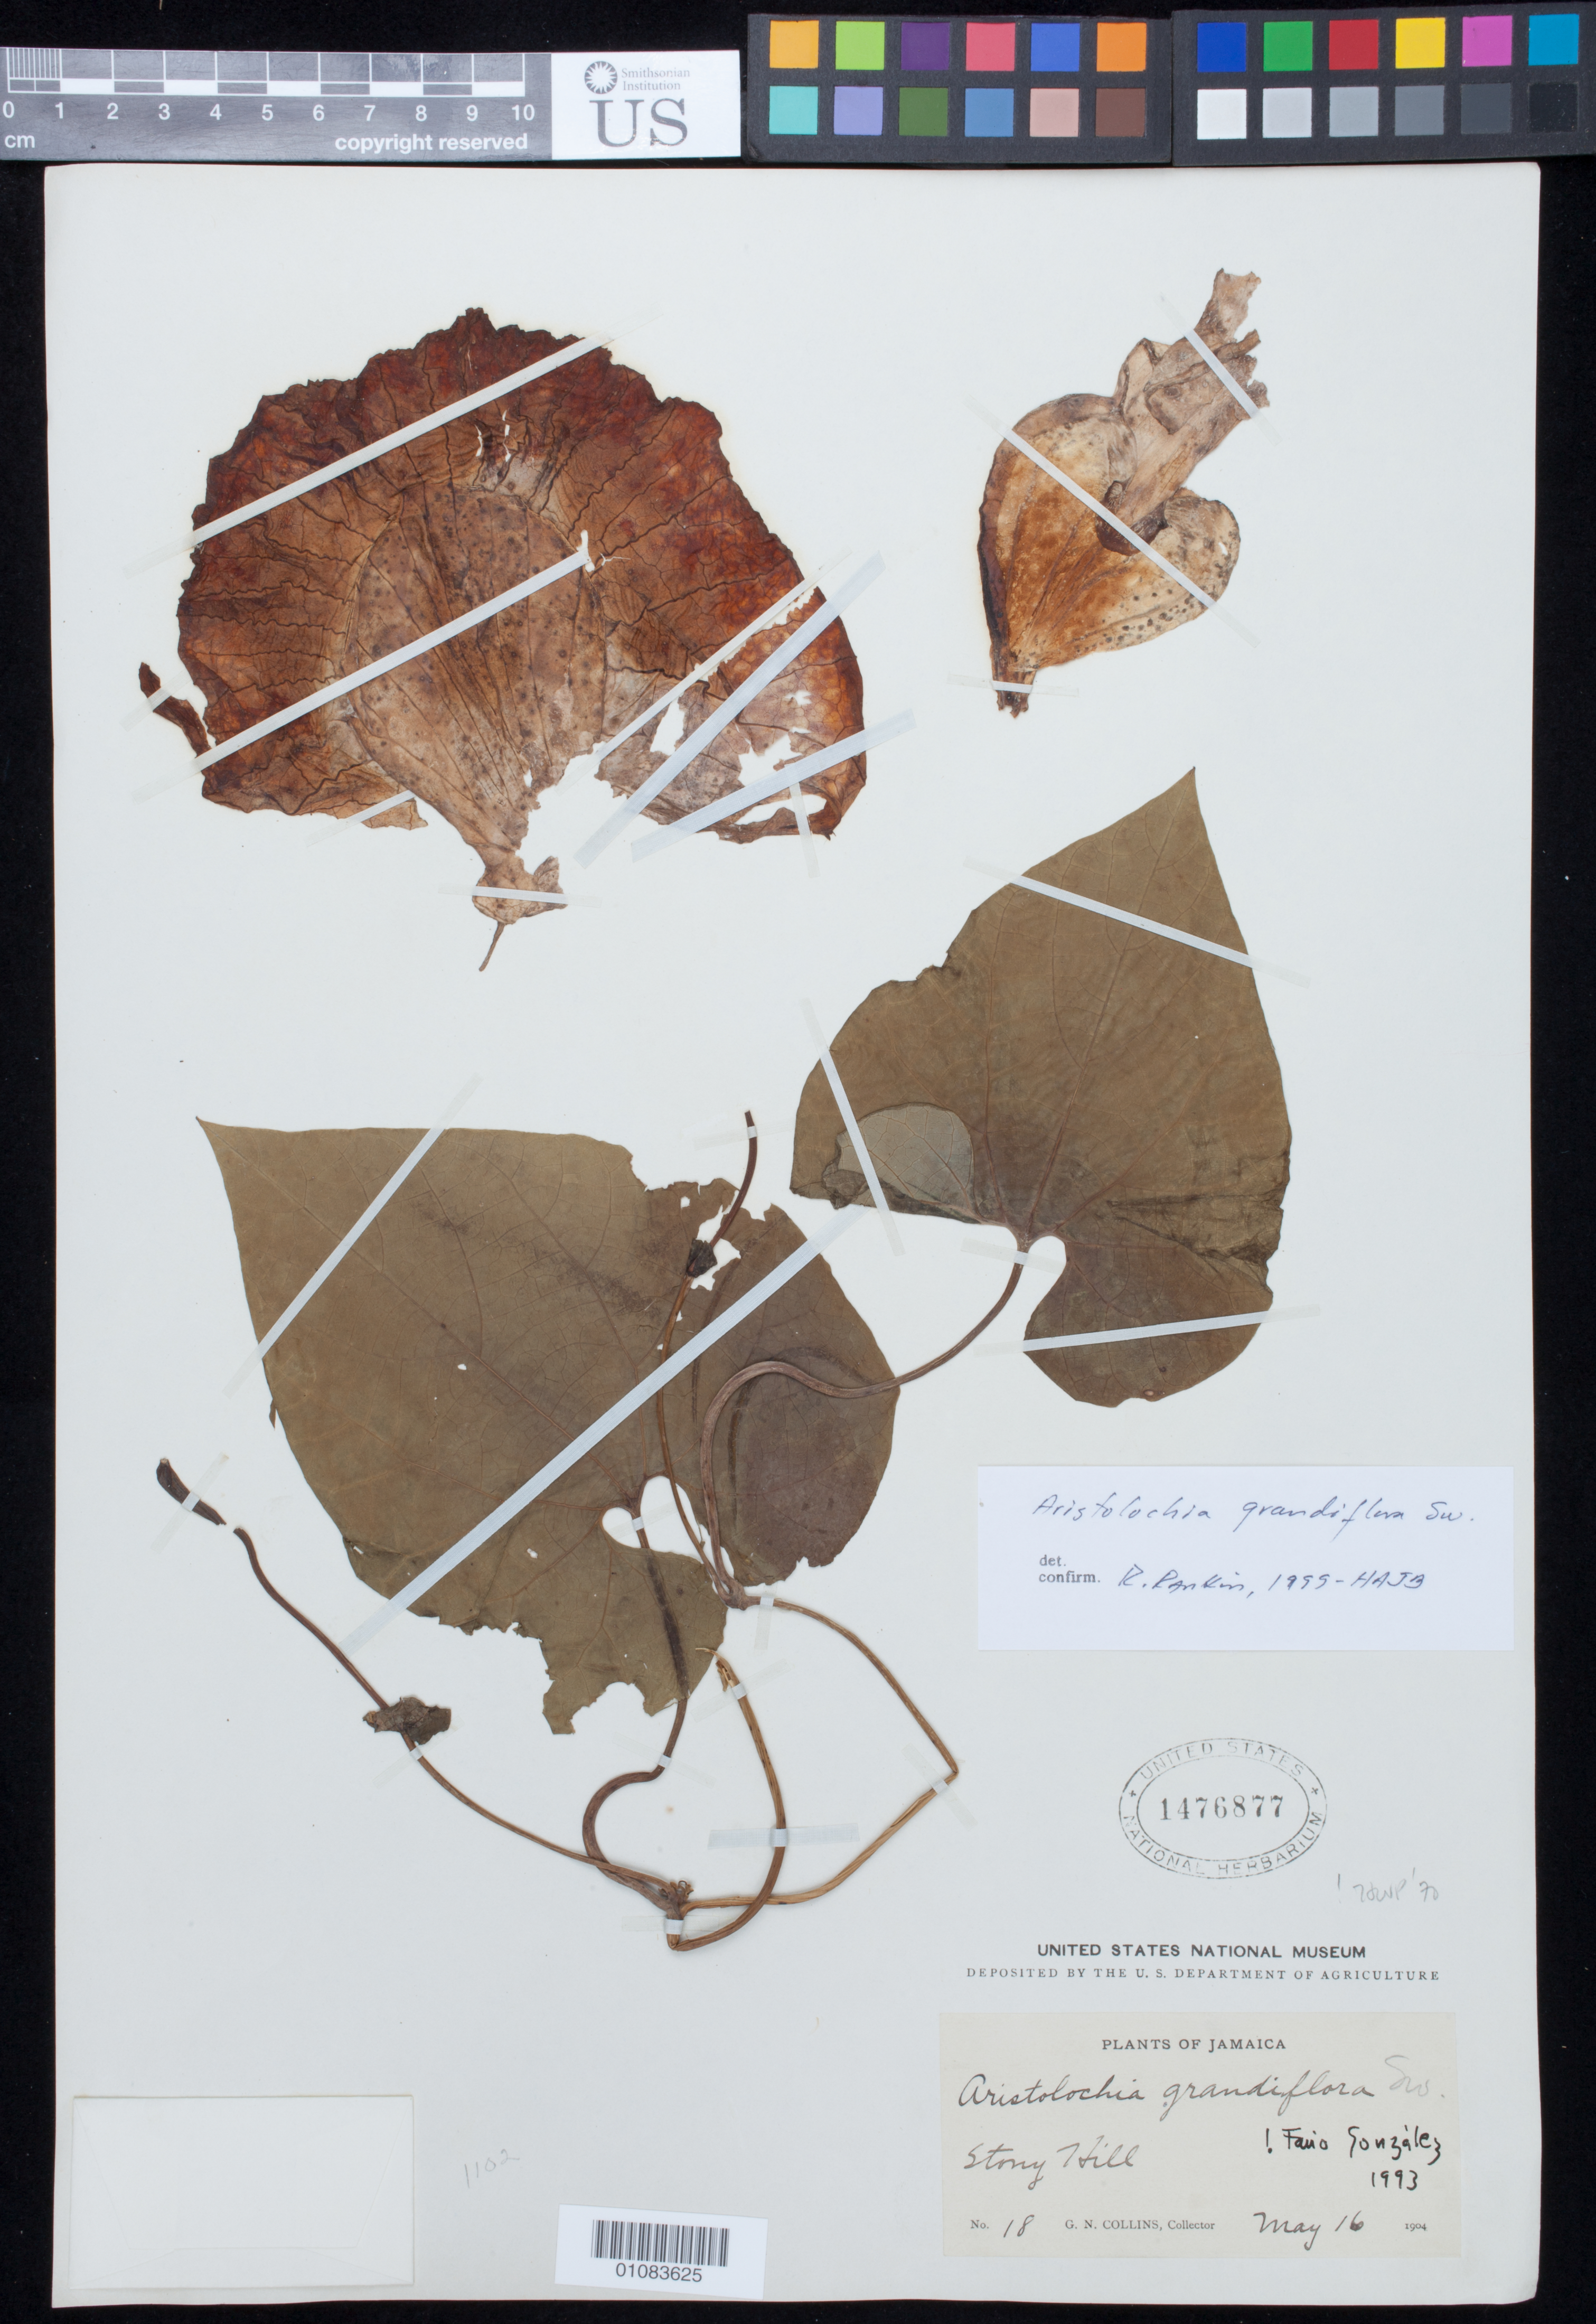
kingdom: Plantae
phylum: Tracheophyta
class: Magnoliopsida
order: Piperales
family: Aristolochiaceae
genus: Aristolochia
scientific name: Aristolochia grandiflora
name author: Sw.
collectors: G. Collins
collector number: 18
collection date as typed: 16 May 1904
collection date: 1904-05-16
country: Jamaica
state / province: Saint Andrew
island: Jamaica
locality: Stony HIll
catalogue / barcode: US 1476877